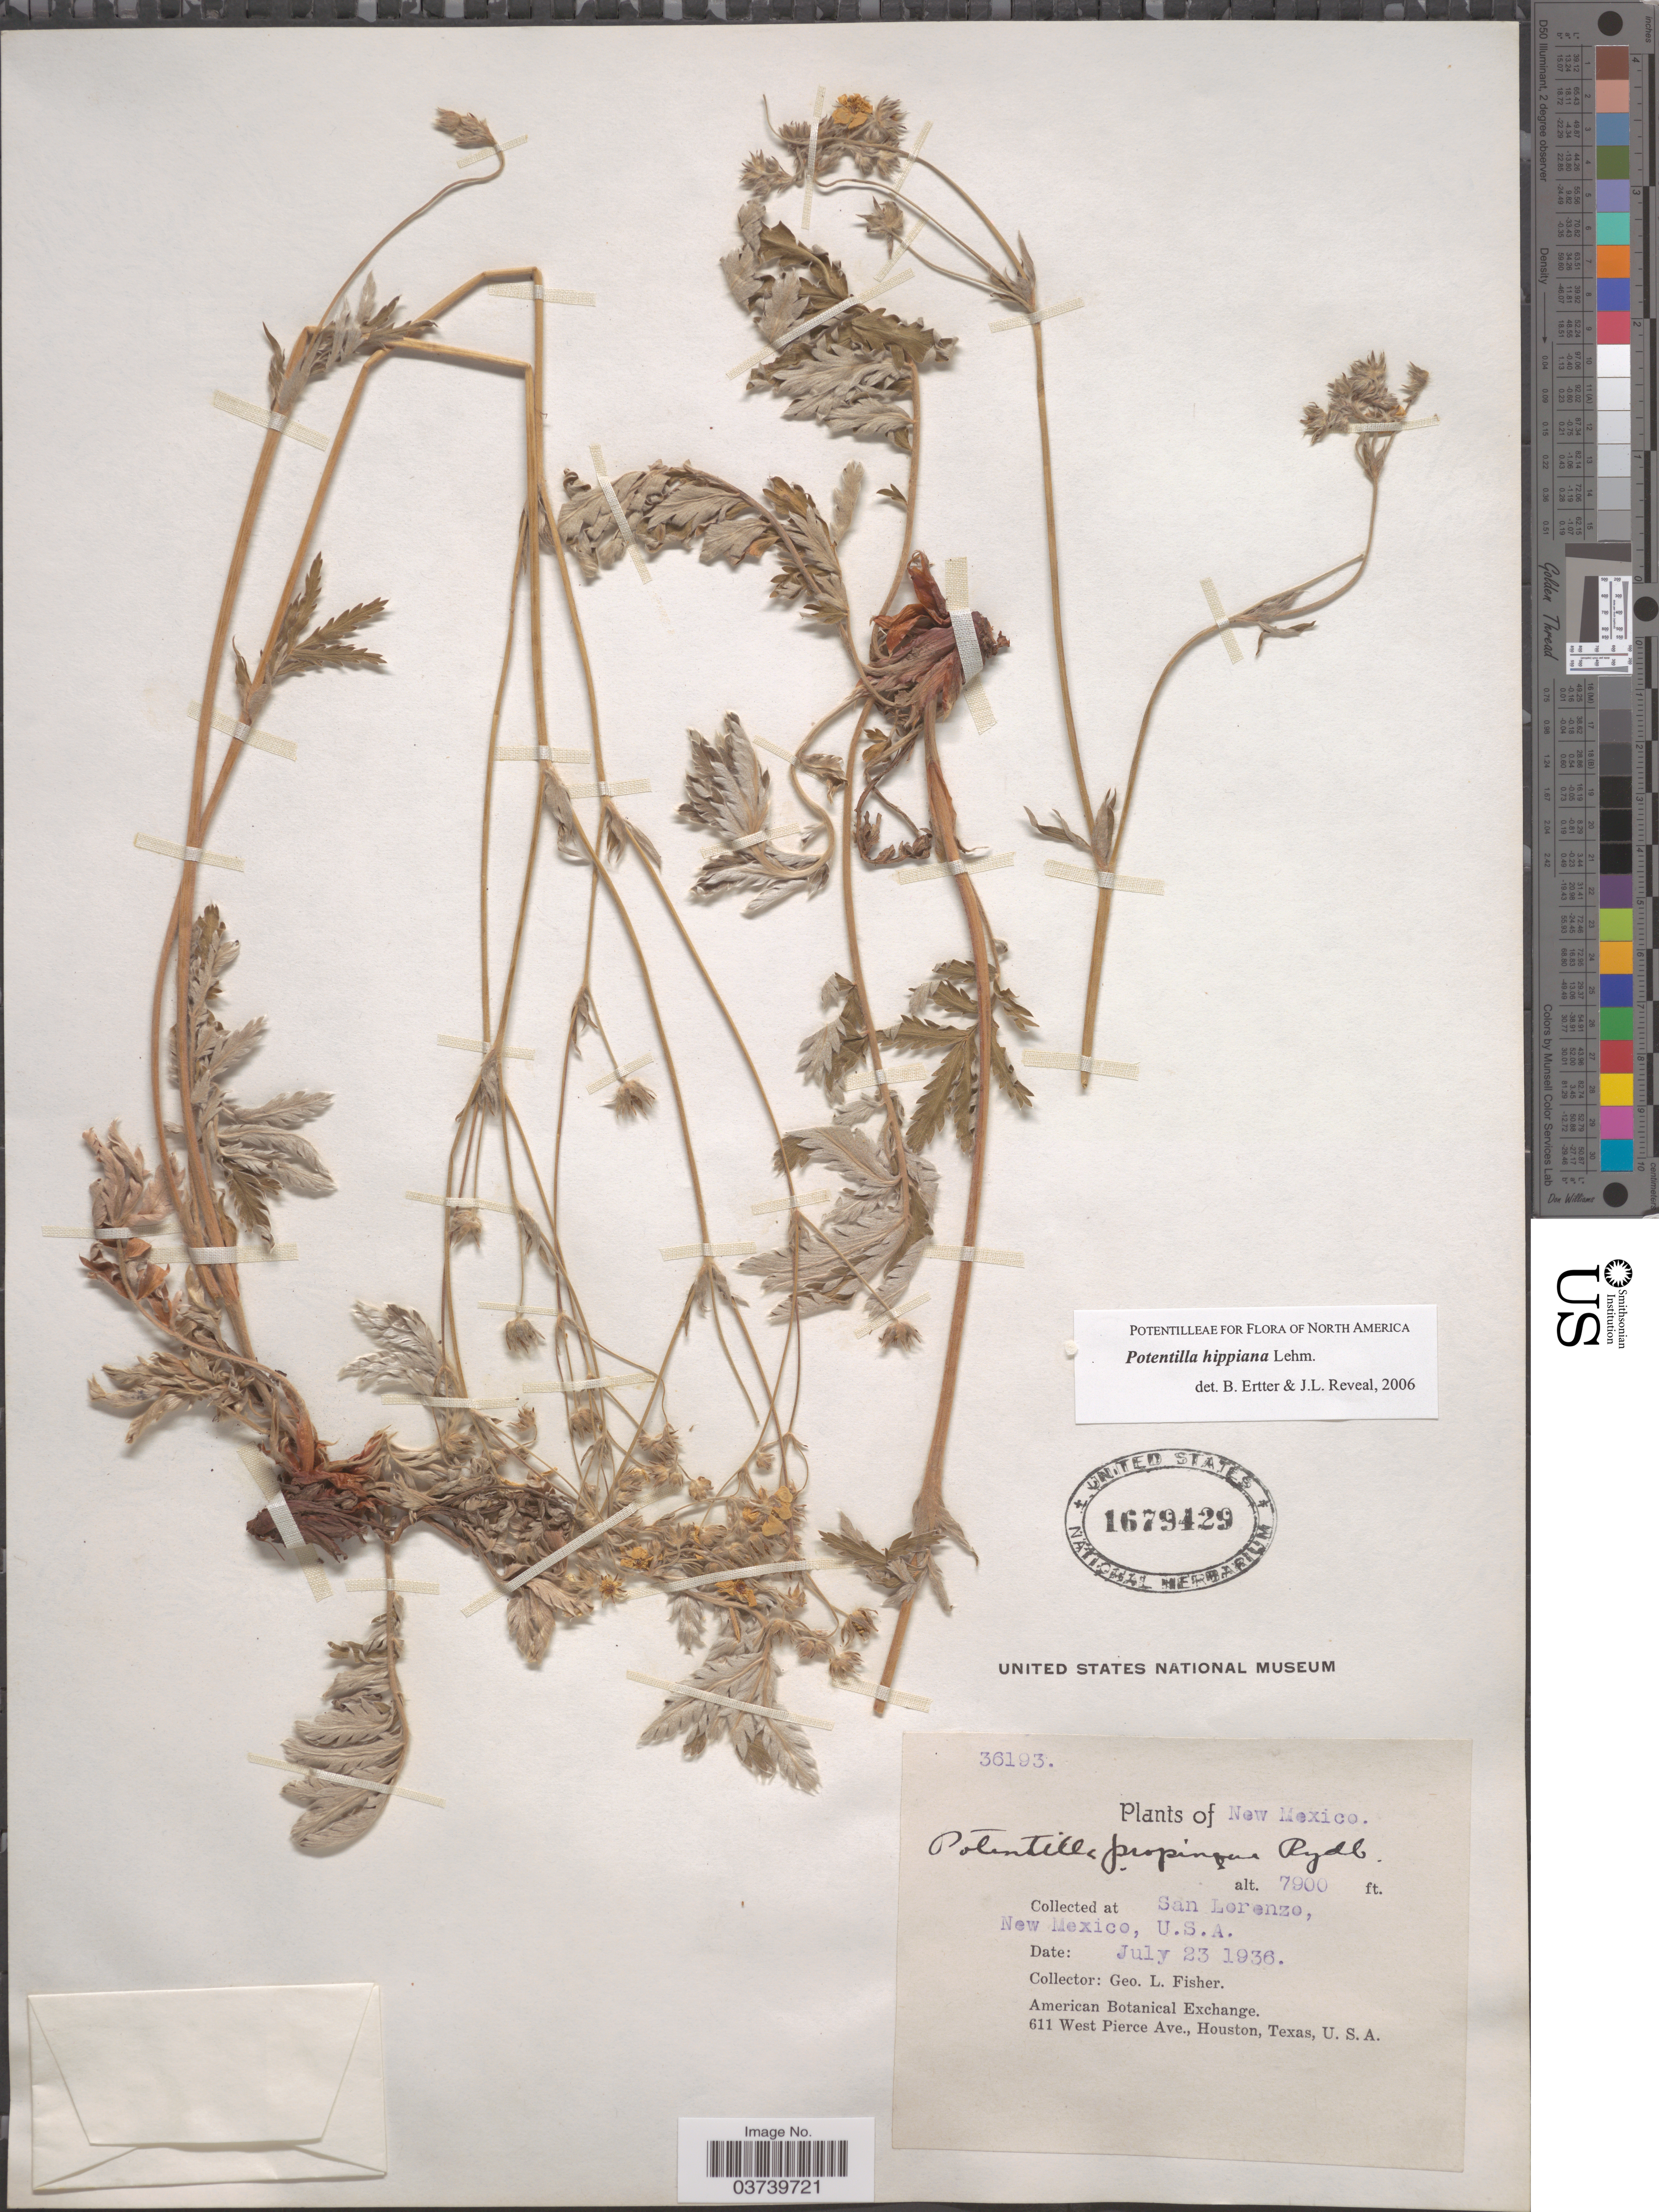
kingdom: Plantae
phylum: Tracheophyta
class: Magnoliopsida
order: Rosales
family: Rosaceae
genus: Potentilla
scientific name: Potentilla hippiana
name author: Lehm.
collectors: G. L. Fisher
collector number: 36193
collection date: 1936-07-23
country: United States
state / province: New Mexico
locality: San Lorenzo.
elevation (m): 2408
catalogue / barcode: US 1679429